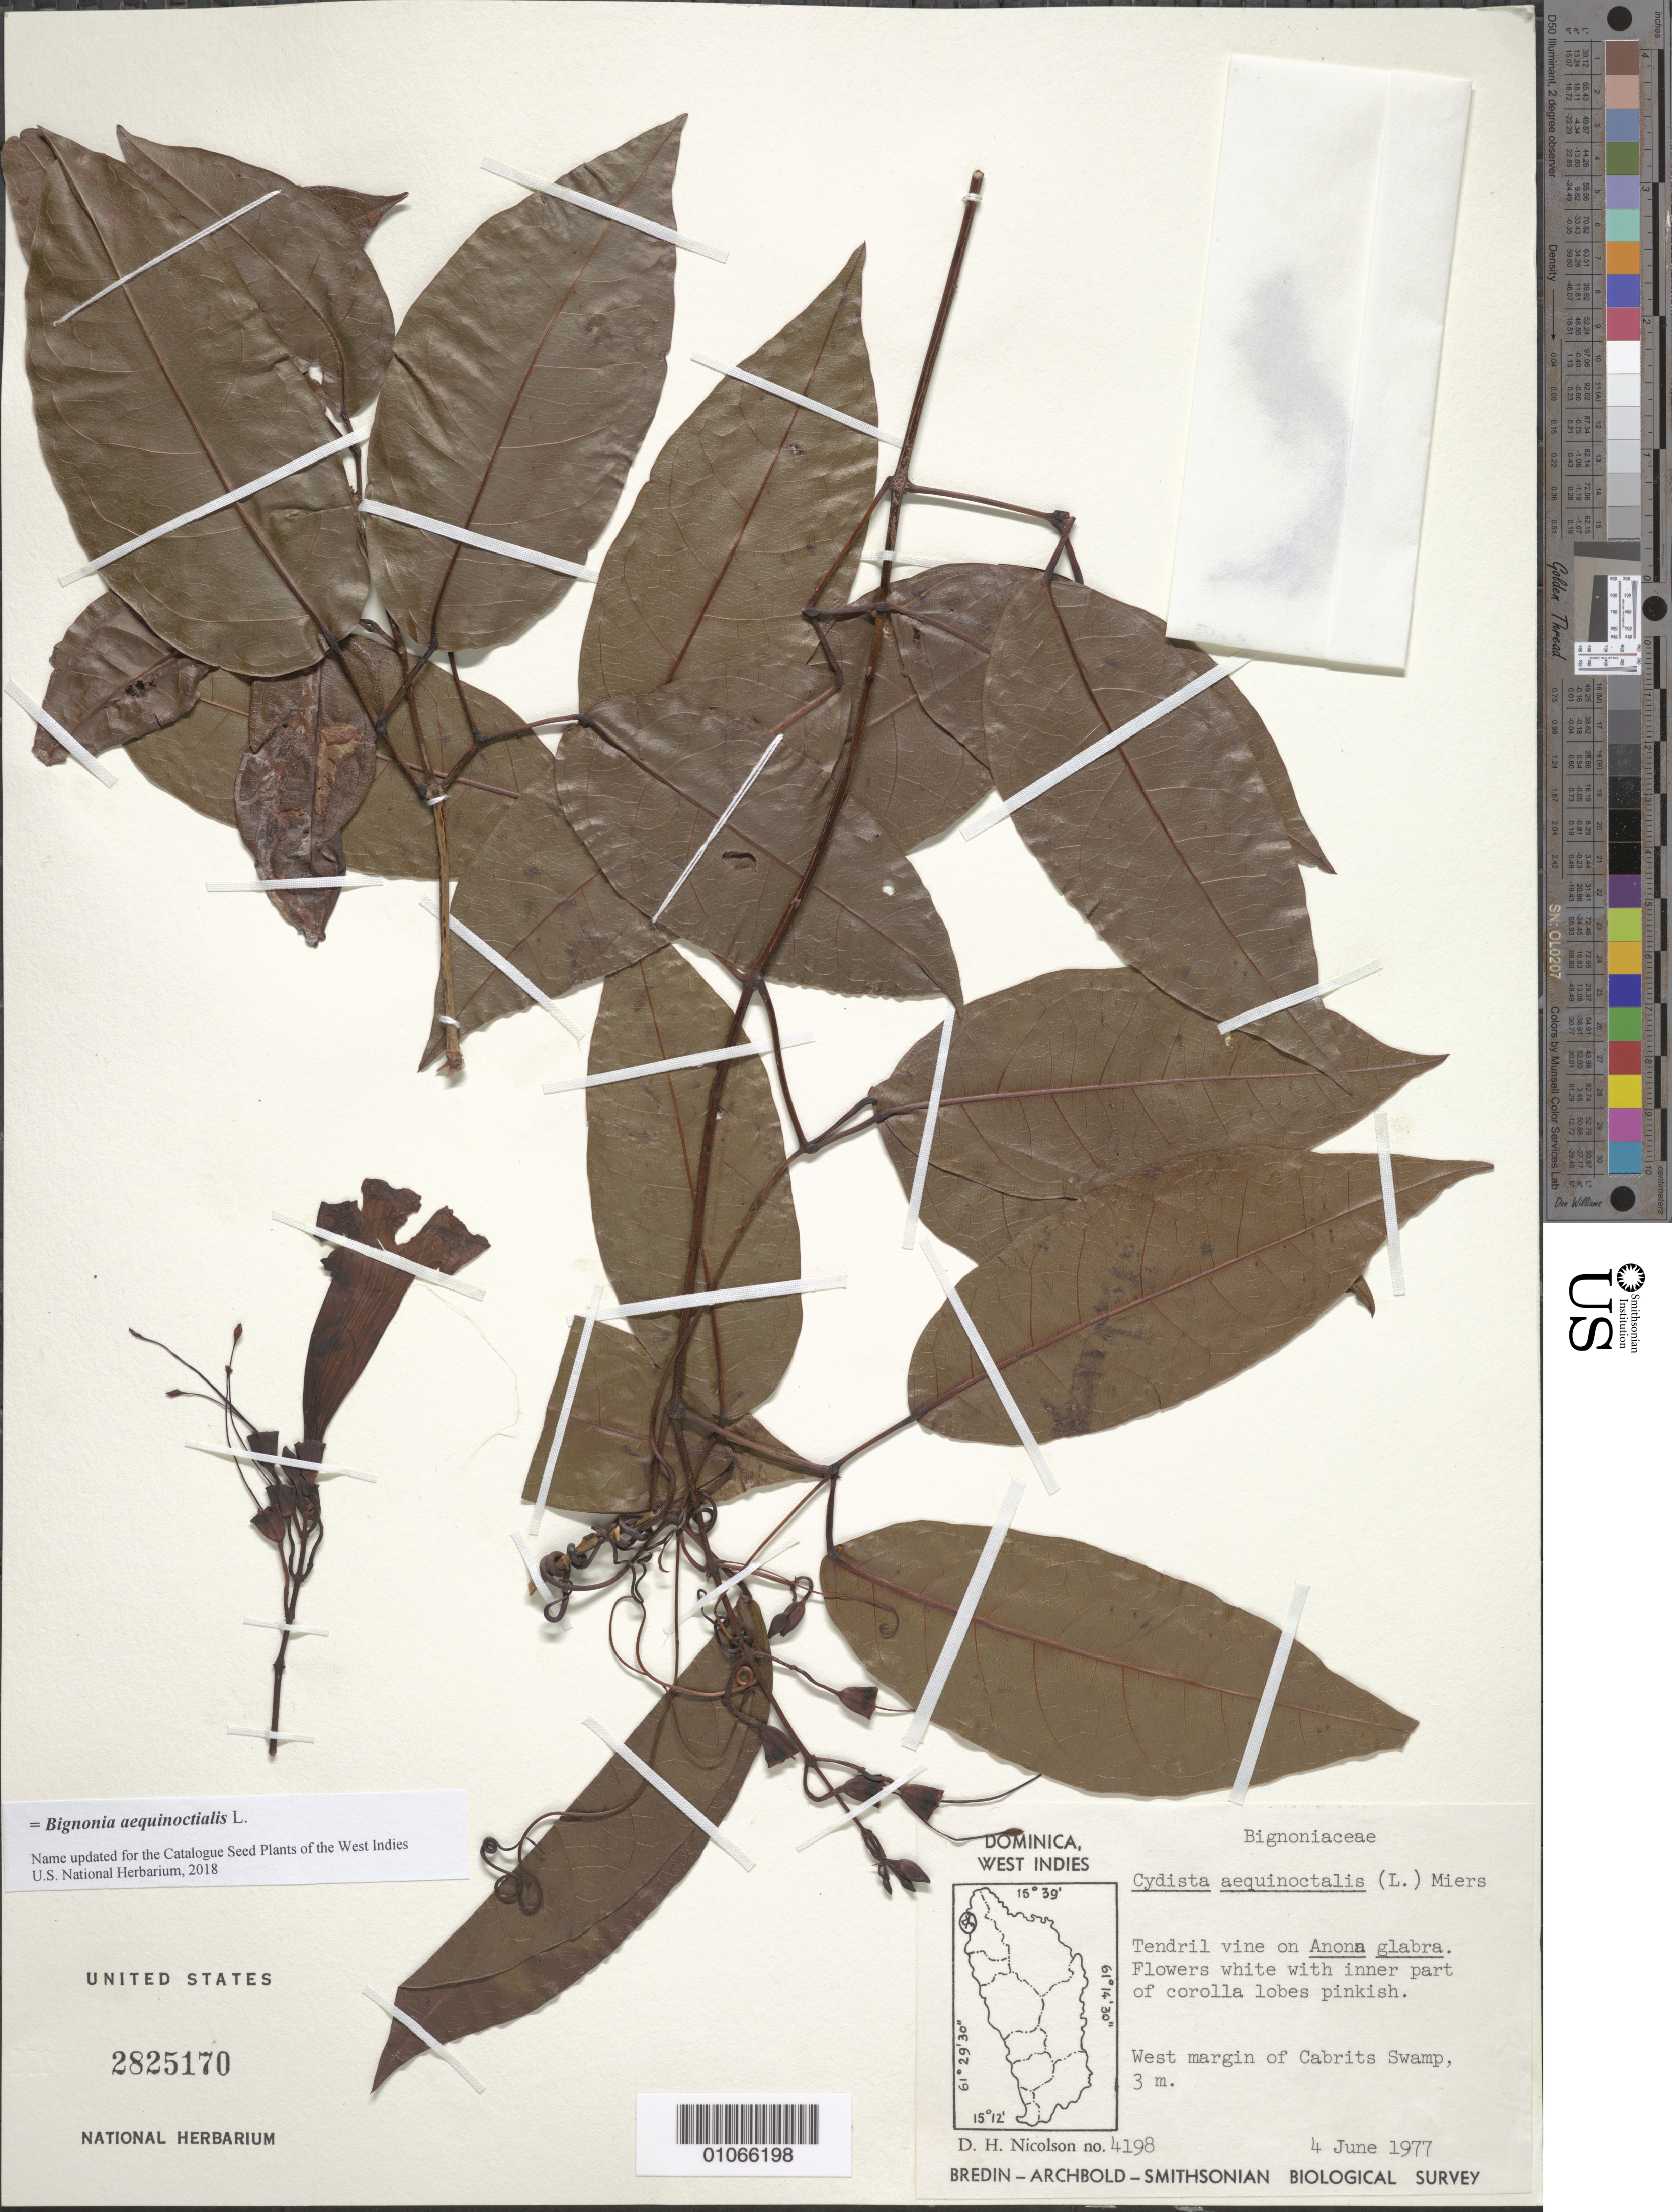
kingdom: Plantae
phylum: Tracheophyta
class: Magnoliopsida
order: Lamiales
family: Bignoniaceae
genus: Bignonia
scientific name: Bignonia aequinoctialis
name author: L.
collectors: D. H. Nicolson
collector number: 4198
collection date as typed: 04 Jun 1977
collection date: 1977-06-04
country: Dominica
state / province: St. John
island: Dominica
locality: West margin of Cabrits Swamp.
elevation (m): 3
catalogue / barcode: US 2825170